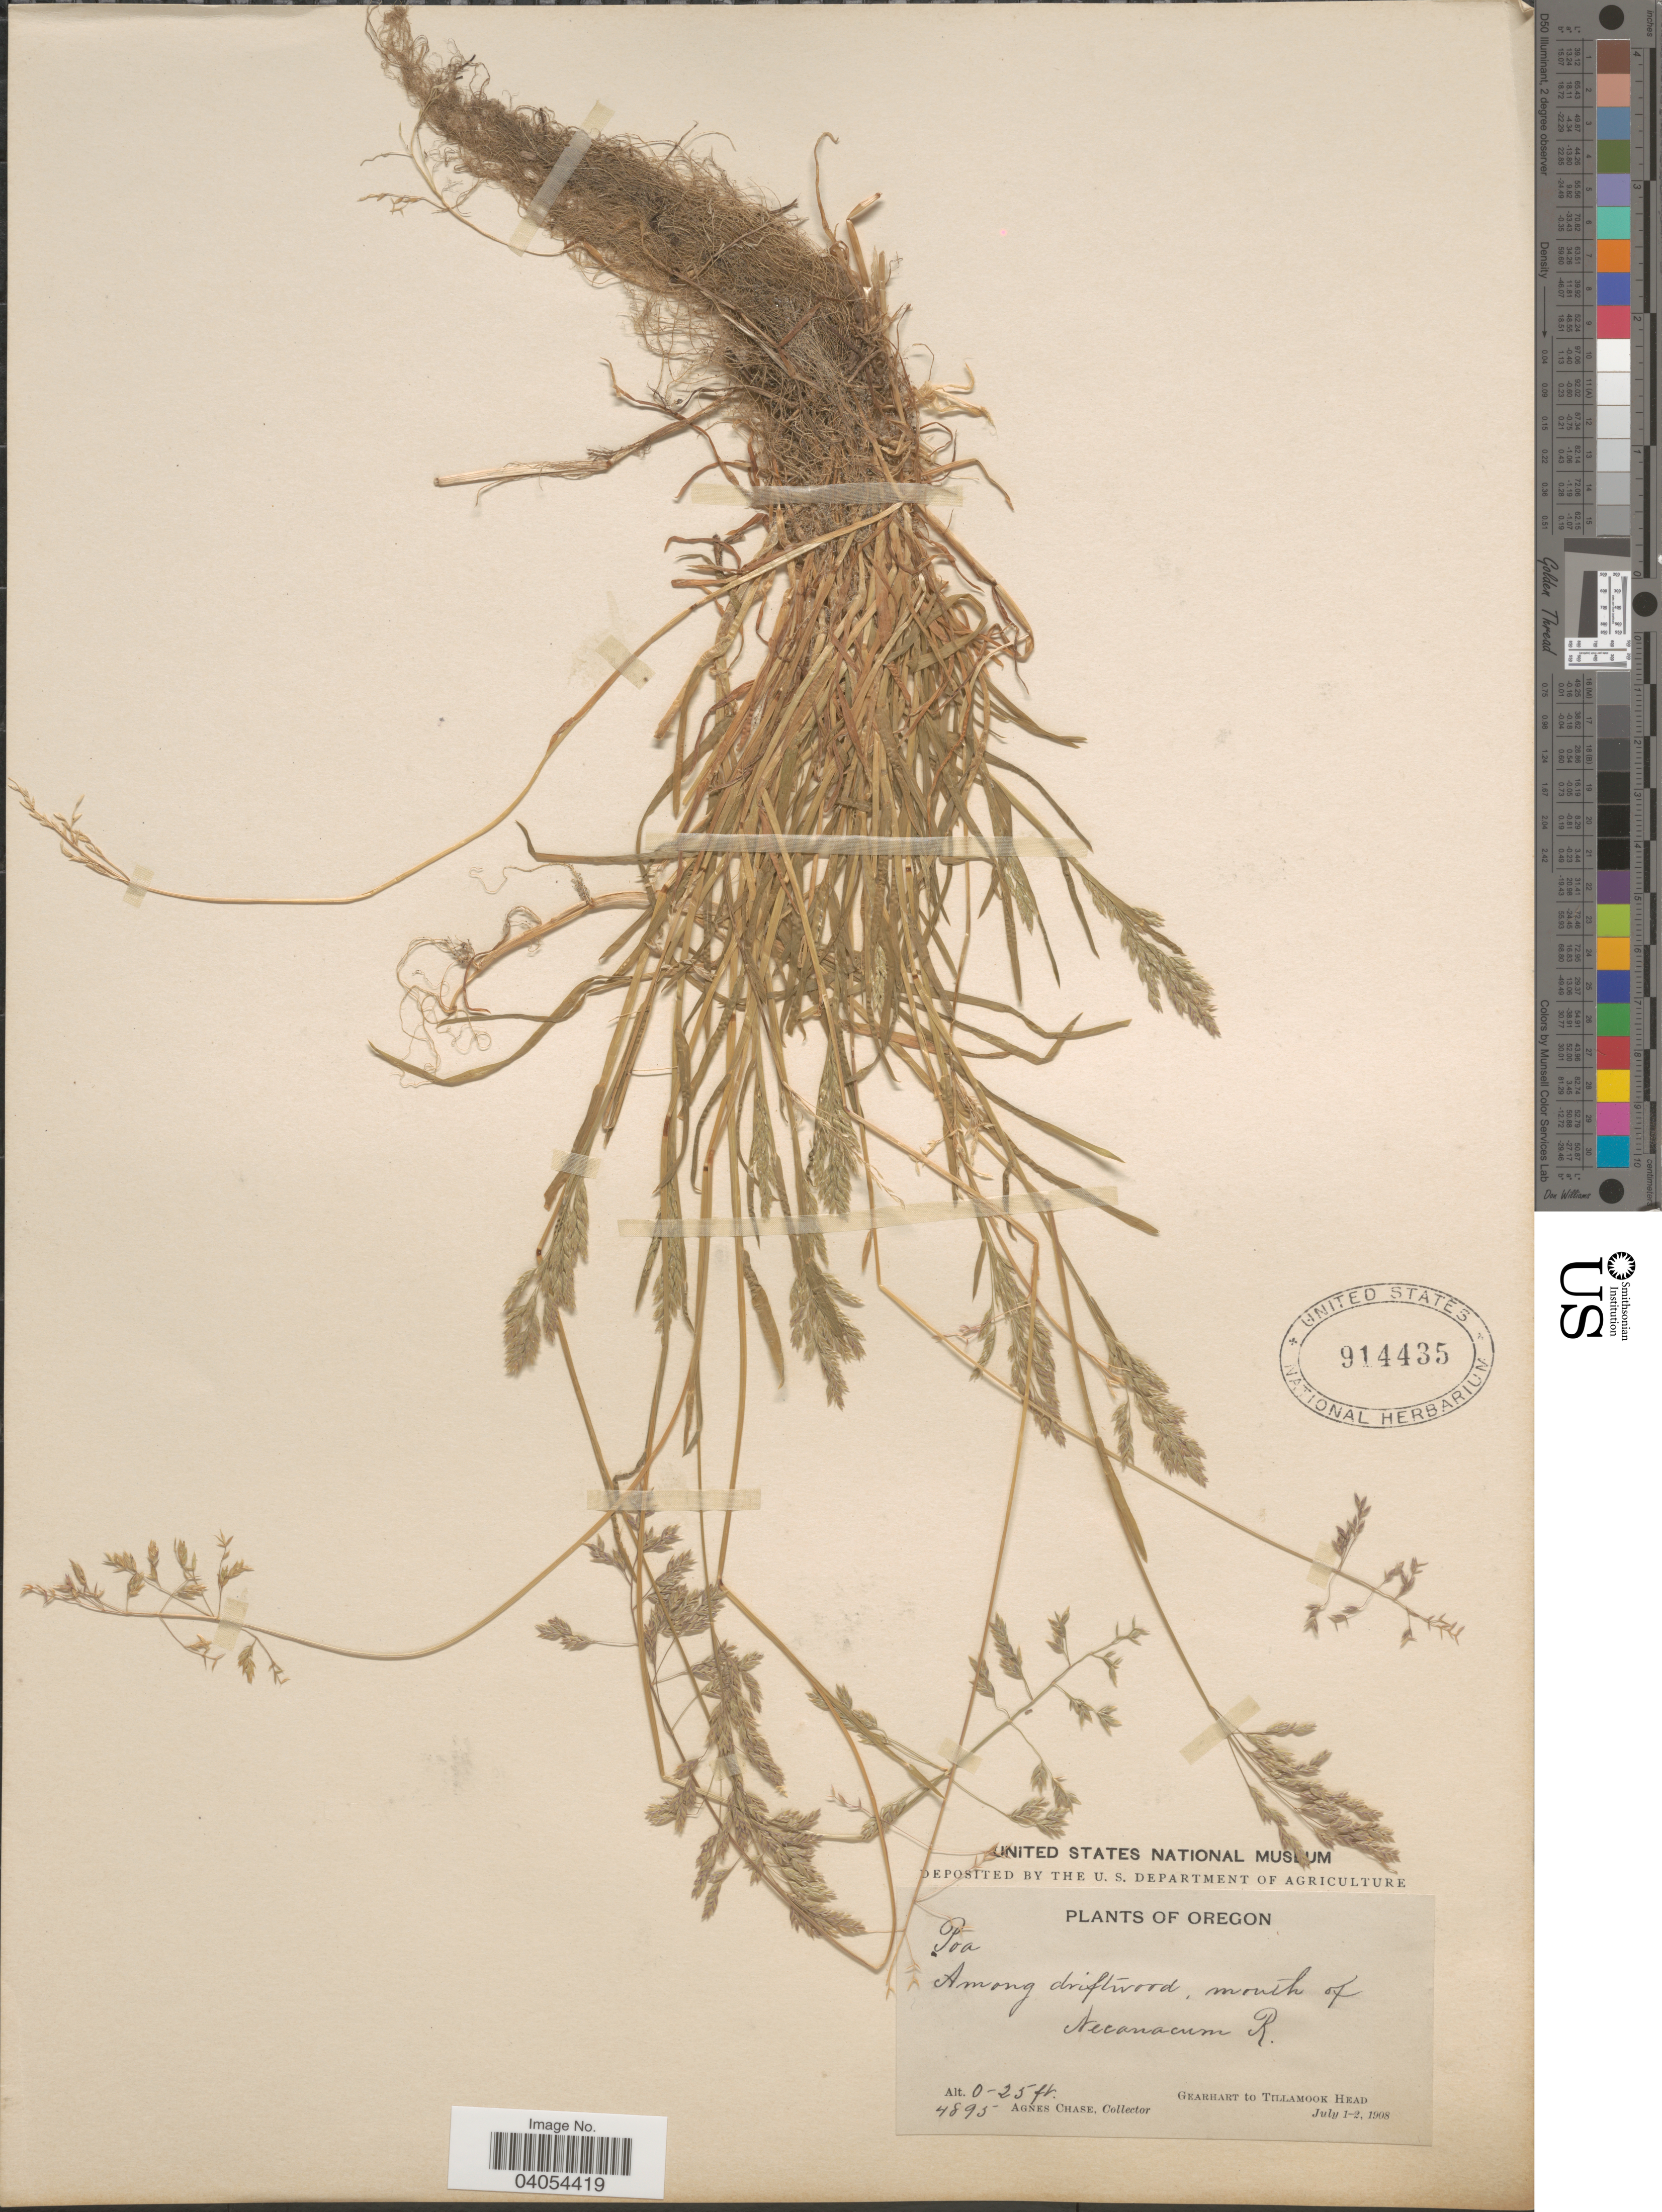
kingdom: Plantae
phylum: Tracheophyta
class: Liliopsida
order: Poales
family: Poaceae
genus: Poa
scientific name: Poa annua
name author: L.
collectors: A. Chase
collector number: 4895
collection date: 1908-07-01/1908-07-02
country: United States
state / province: Oregon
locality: Among driftwood, mouth of Necanacum R. Gearhart to Tillamook Head.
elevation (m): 0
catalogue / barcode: US 914435